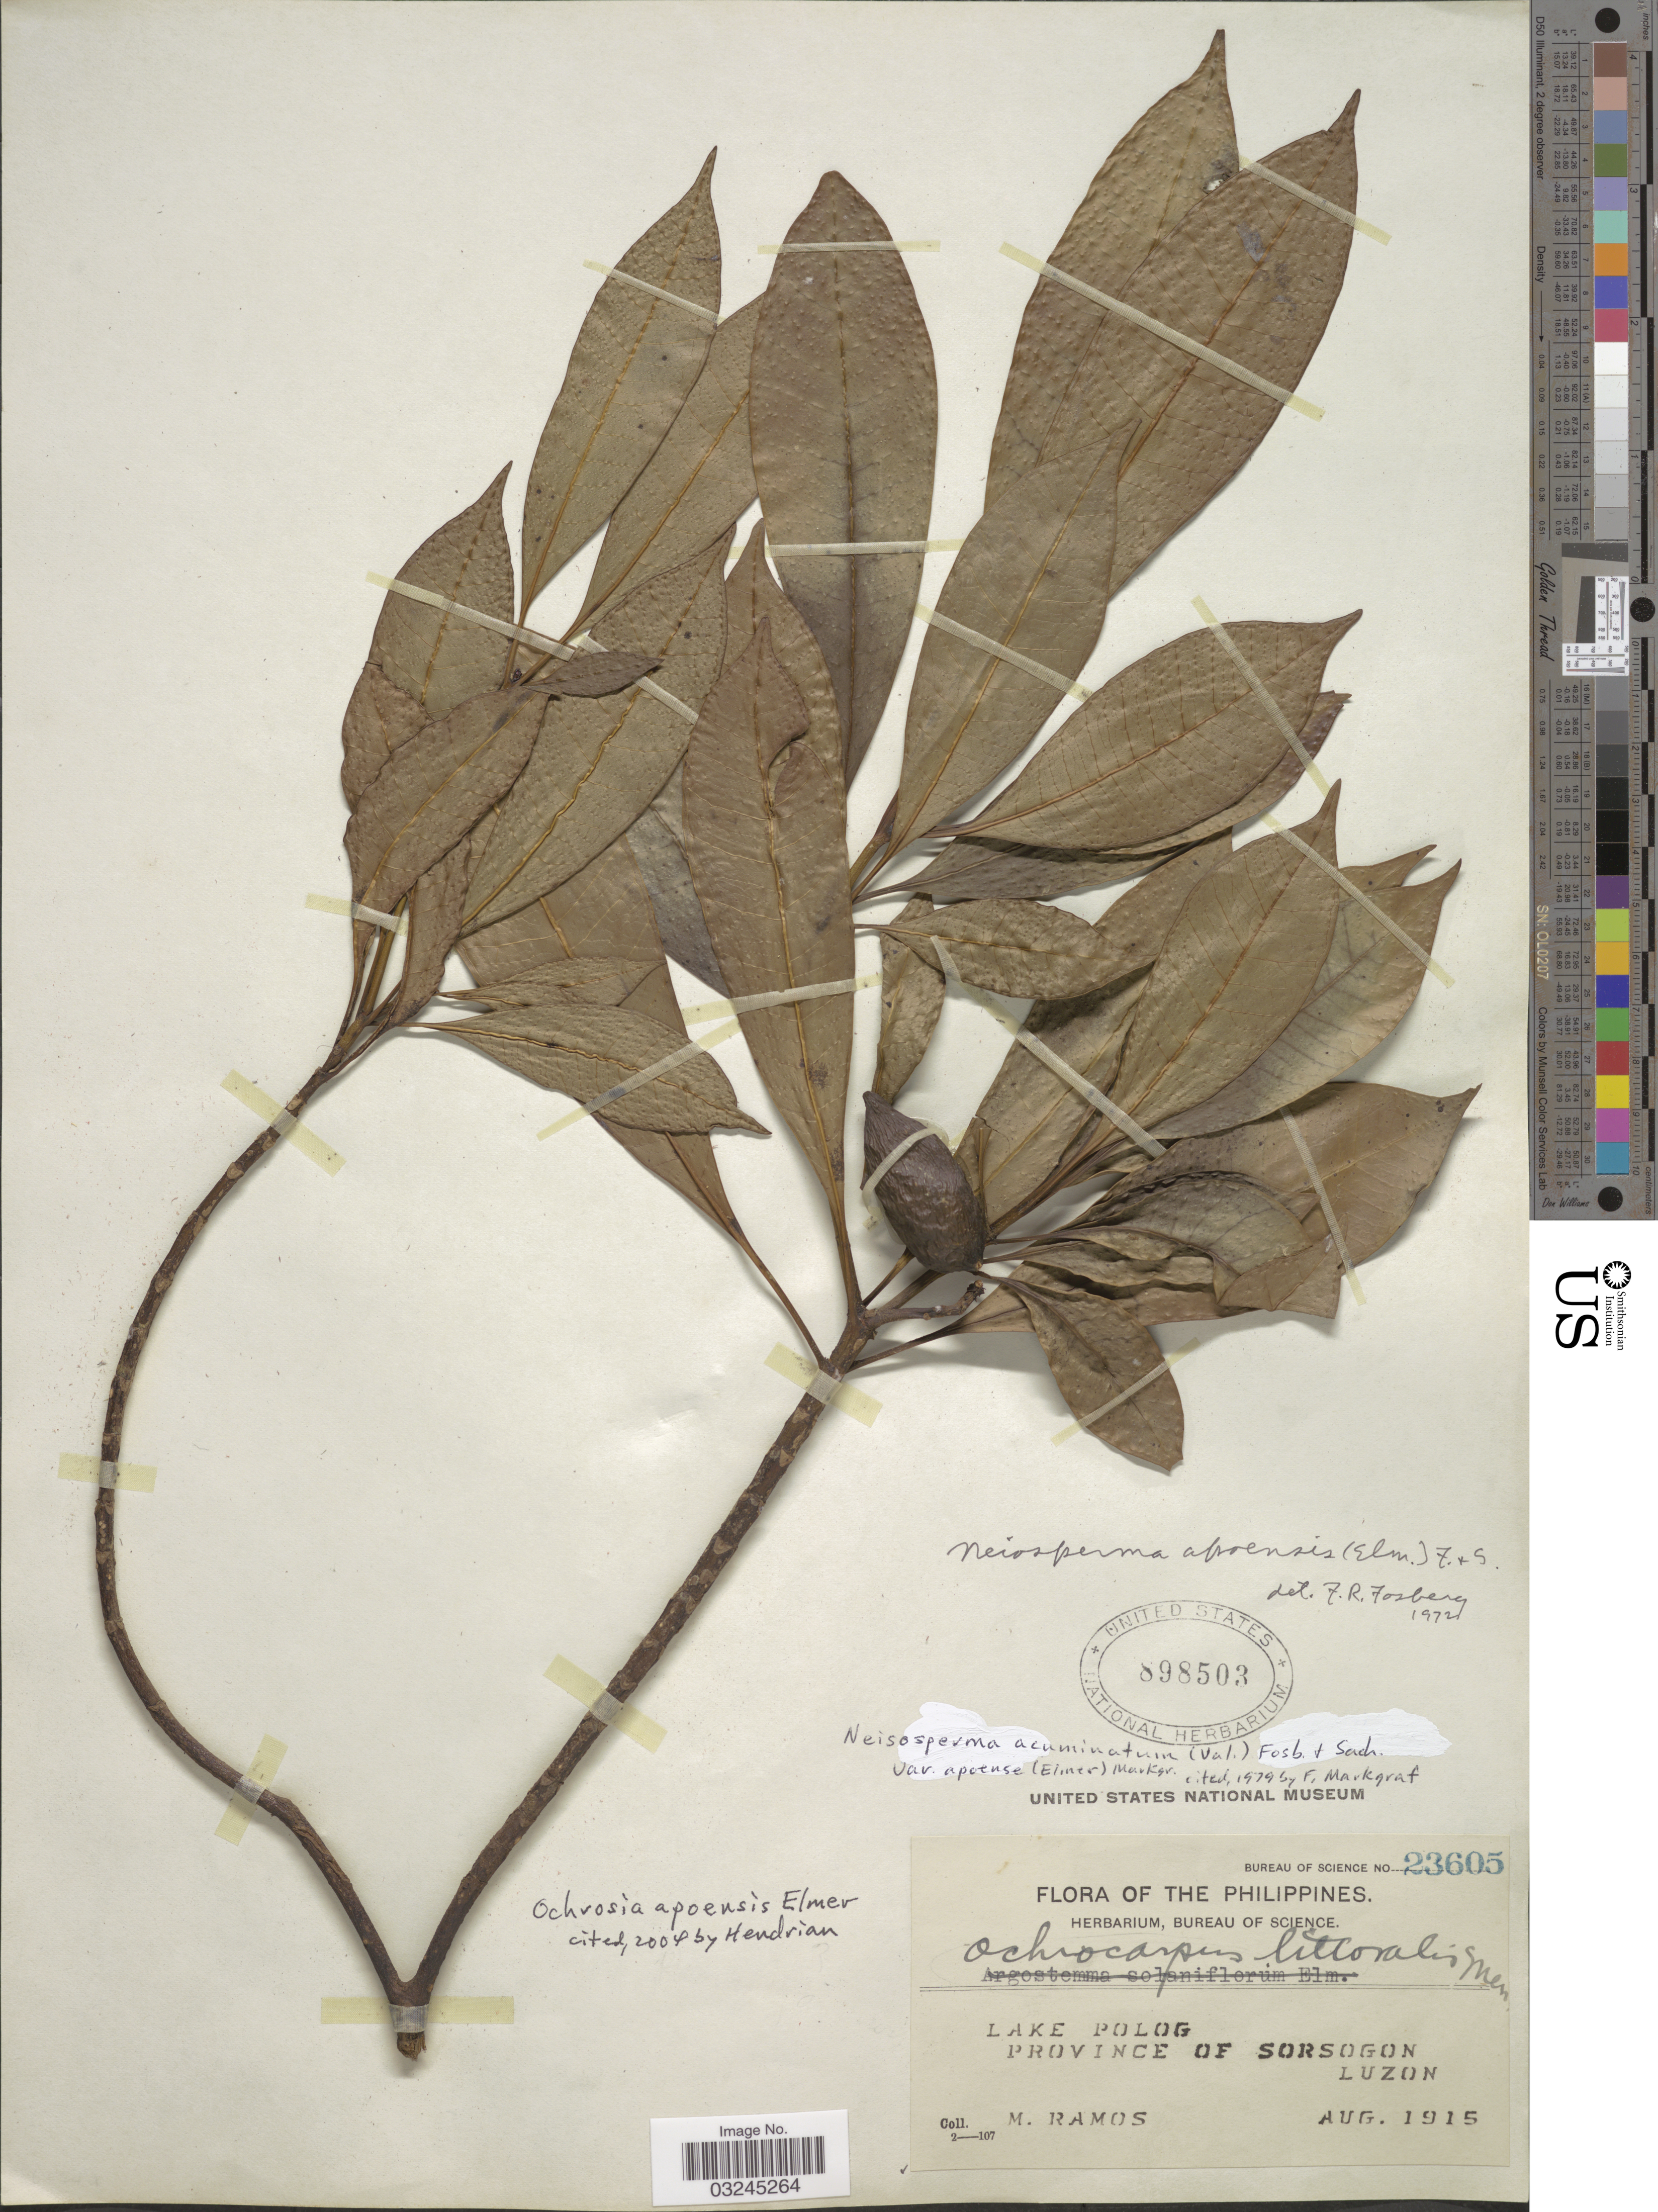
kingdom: Plantae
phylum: Tracheophyta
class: Magnoliopsida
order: Gentianales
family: Apocynaceae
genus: Ochrosia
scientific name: Ochrosia apoensis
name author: Elmer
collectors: M. Ramos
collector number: Bureau of Science 23605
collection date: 1915-08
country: Philippines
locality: Lake Polog. Province of Sorsogon. Luzon.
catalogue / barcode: US 898503